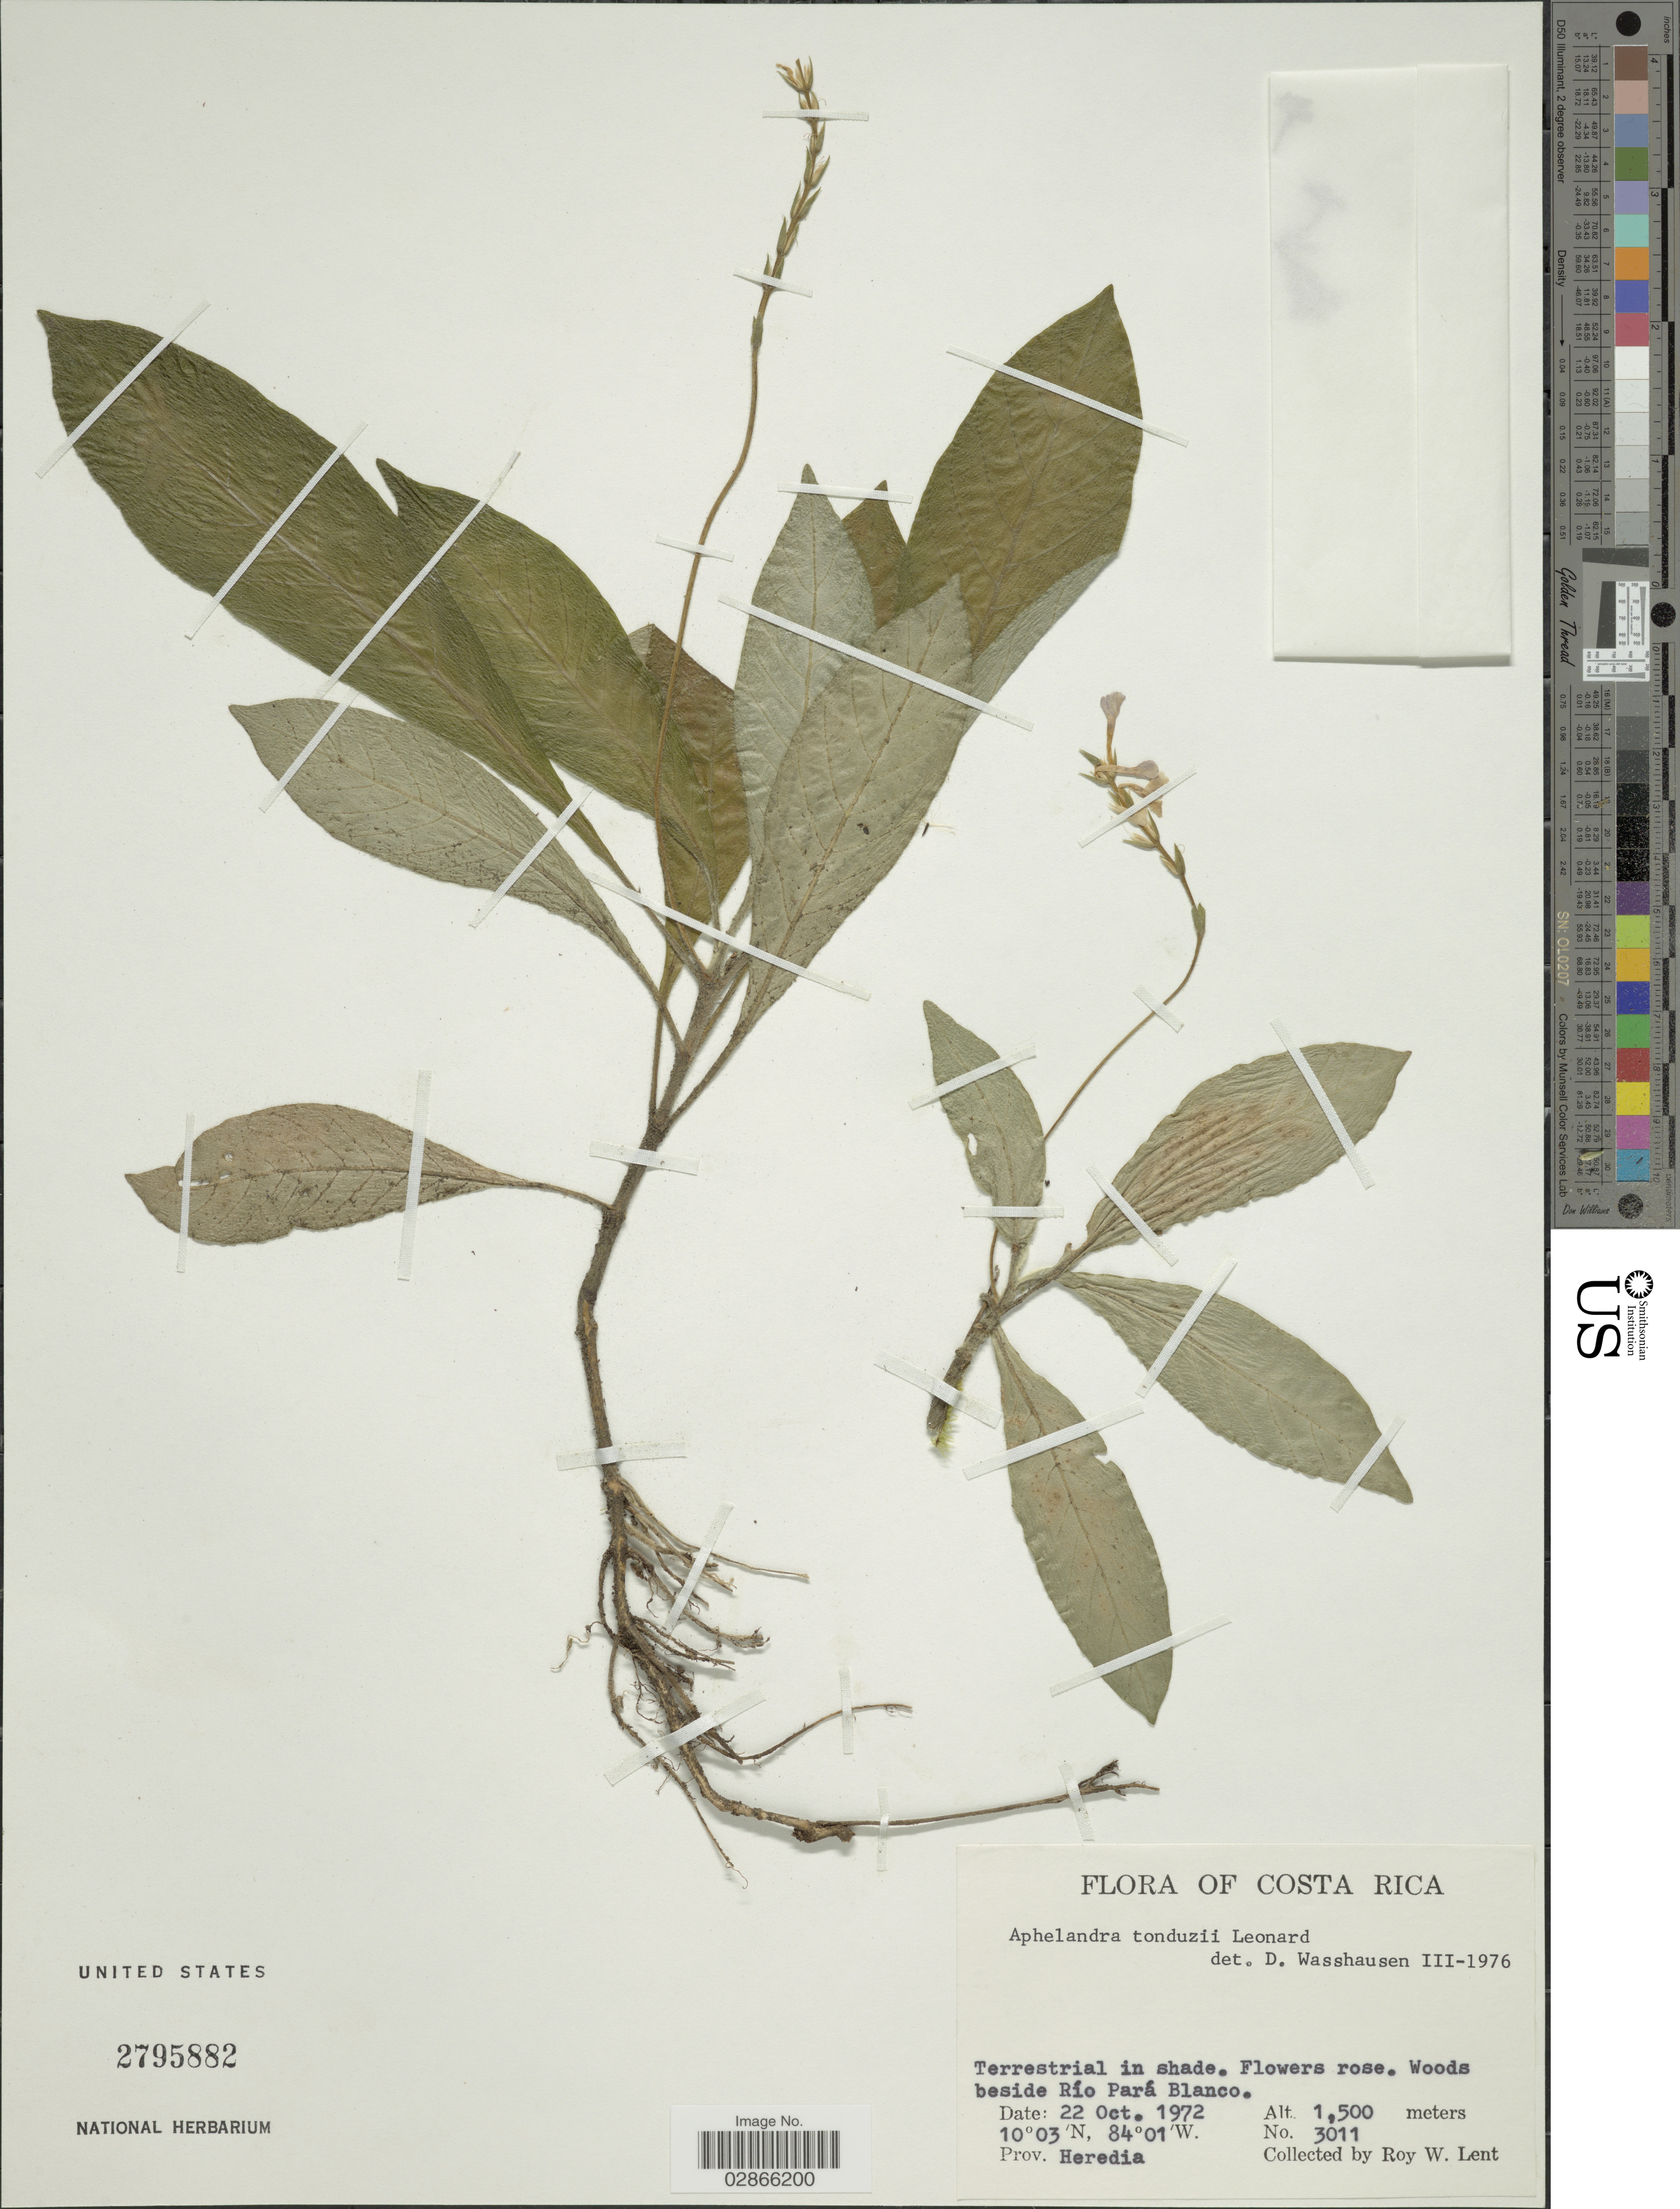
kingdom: Plantae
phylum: Tracheophyta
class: Magnoliopsida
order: Lamiales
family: Acanthaceae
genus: Aphelandra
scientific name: Aphelandra tonduzii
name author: Leonard in Standl.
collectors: R. W. Lent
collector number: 3011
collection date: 1972-10-22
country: Costa Rica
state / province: Heredia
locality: Woods beside Río Pará Blanco.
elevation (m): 1500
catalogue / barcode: US 2795882